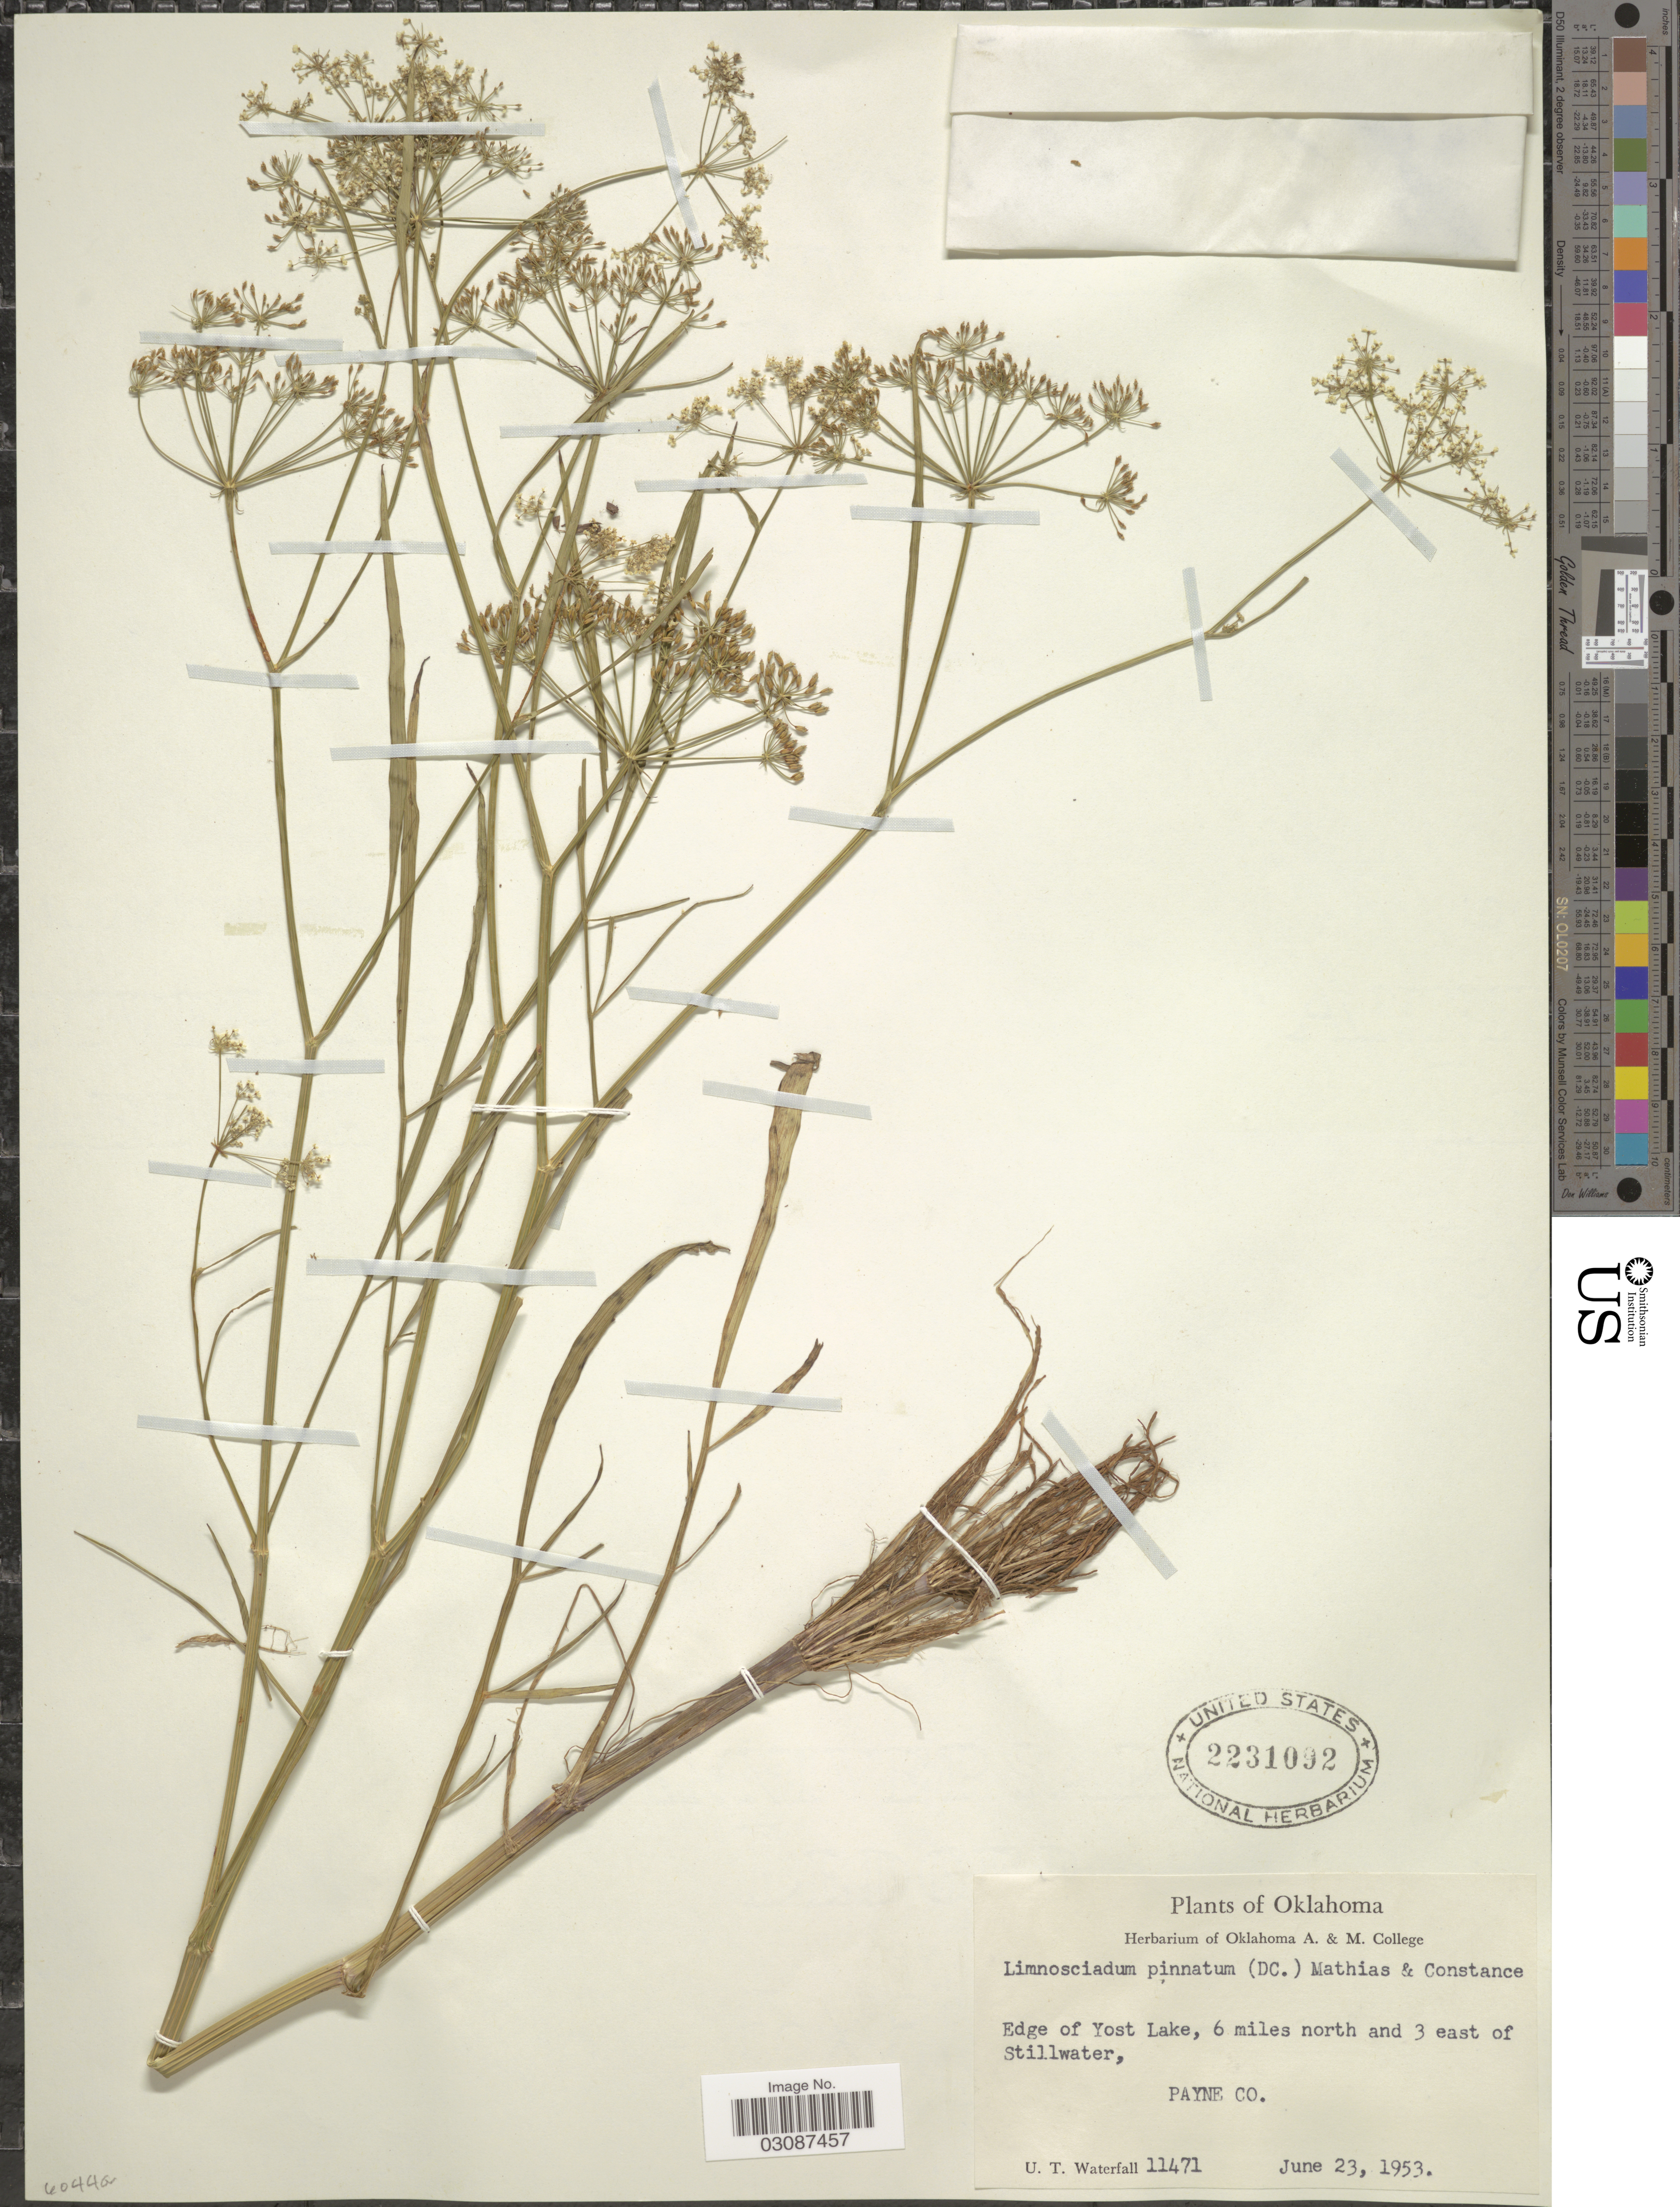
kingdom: Plantae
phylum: Tracheophyta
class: Magnoliopsida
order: Apiales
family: Apiaceae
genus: Limnosciadium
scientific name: Limnosciadium pinnatum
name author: (DC.) Mathias & Constance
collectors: U. T. Waterfall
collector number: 11471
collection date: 1953-06-23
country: United States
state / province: Oklahoma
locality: Edge of Yost Lake, 6 miles north and 3 east of Stillwater, Payne Co.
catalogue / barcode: US 2231092